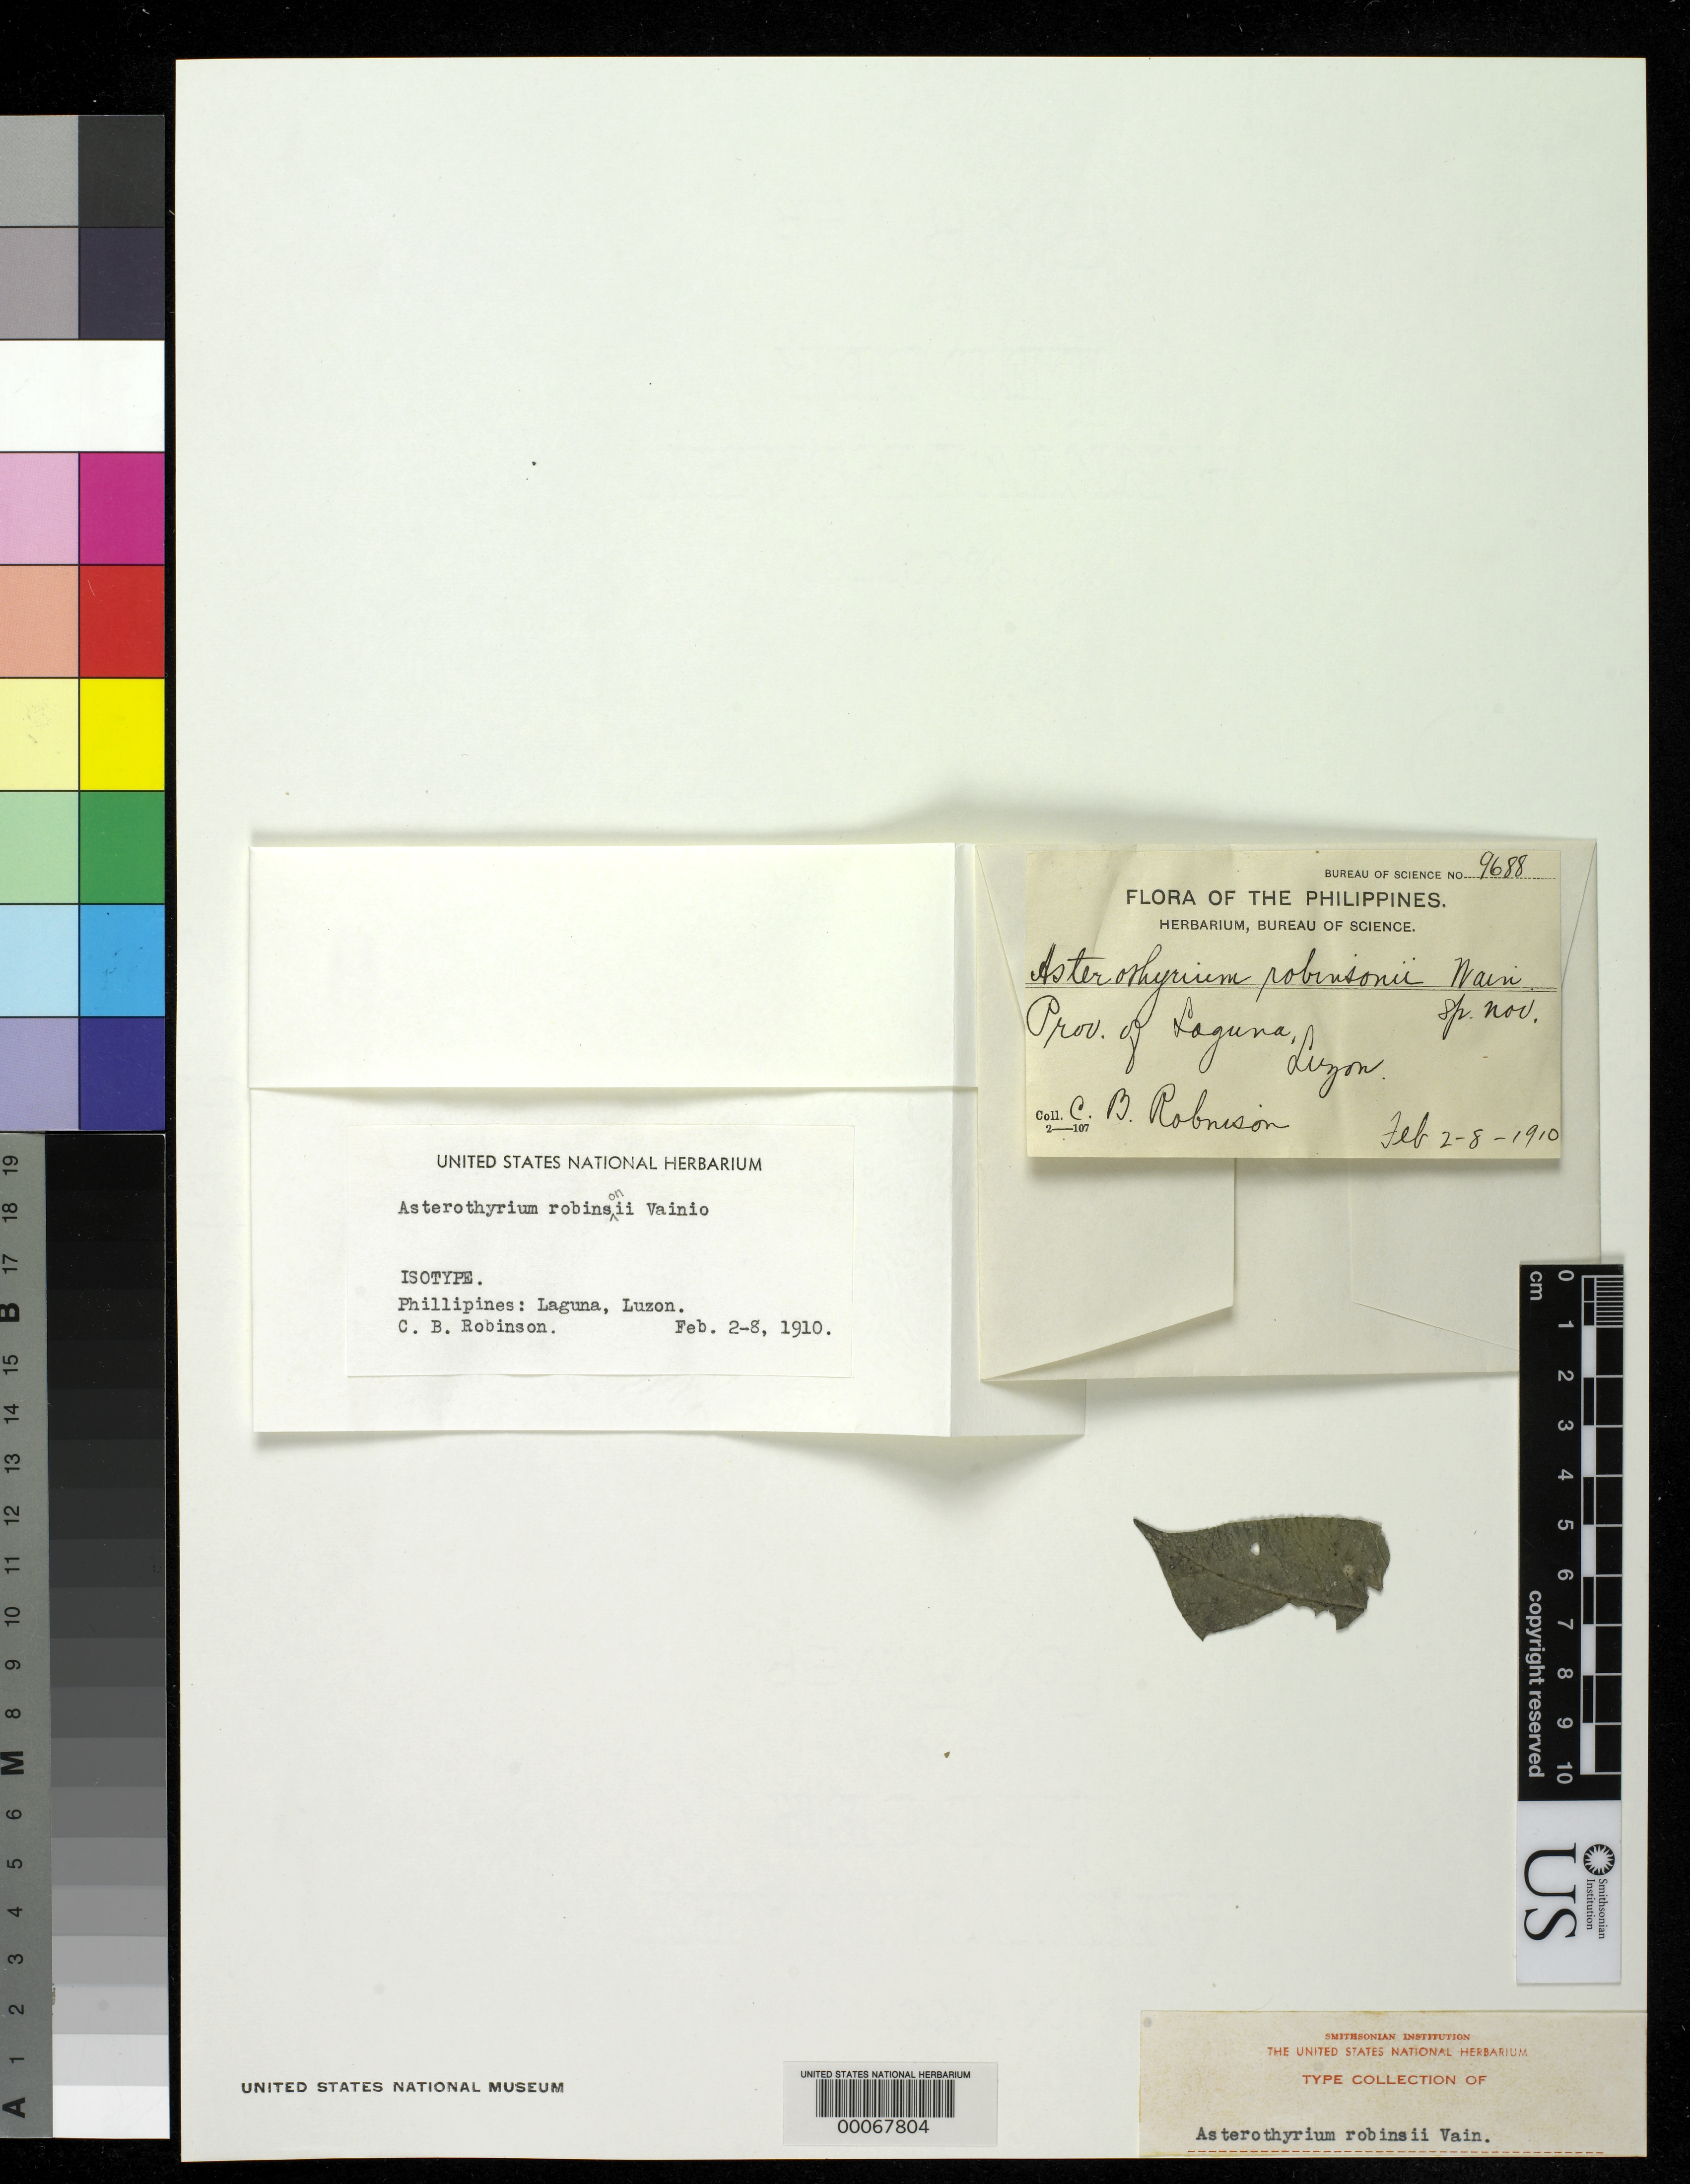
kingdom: Fungi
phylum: Ascomycota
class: Lecanoromycetes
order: Ostropales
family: Gomphillaceae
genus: Asterothyrium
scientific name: Asterothyrium robinsonii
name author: Vain.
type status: Isotype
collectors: C. Robinson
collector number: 9688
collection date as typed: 02 Feb 1910 to 08 Feb 1910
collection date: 1910-02-02/1910-02-08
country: Philippines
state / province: Calabarzon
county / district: Laguna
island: Luzon